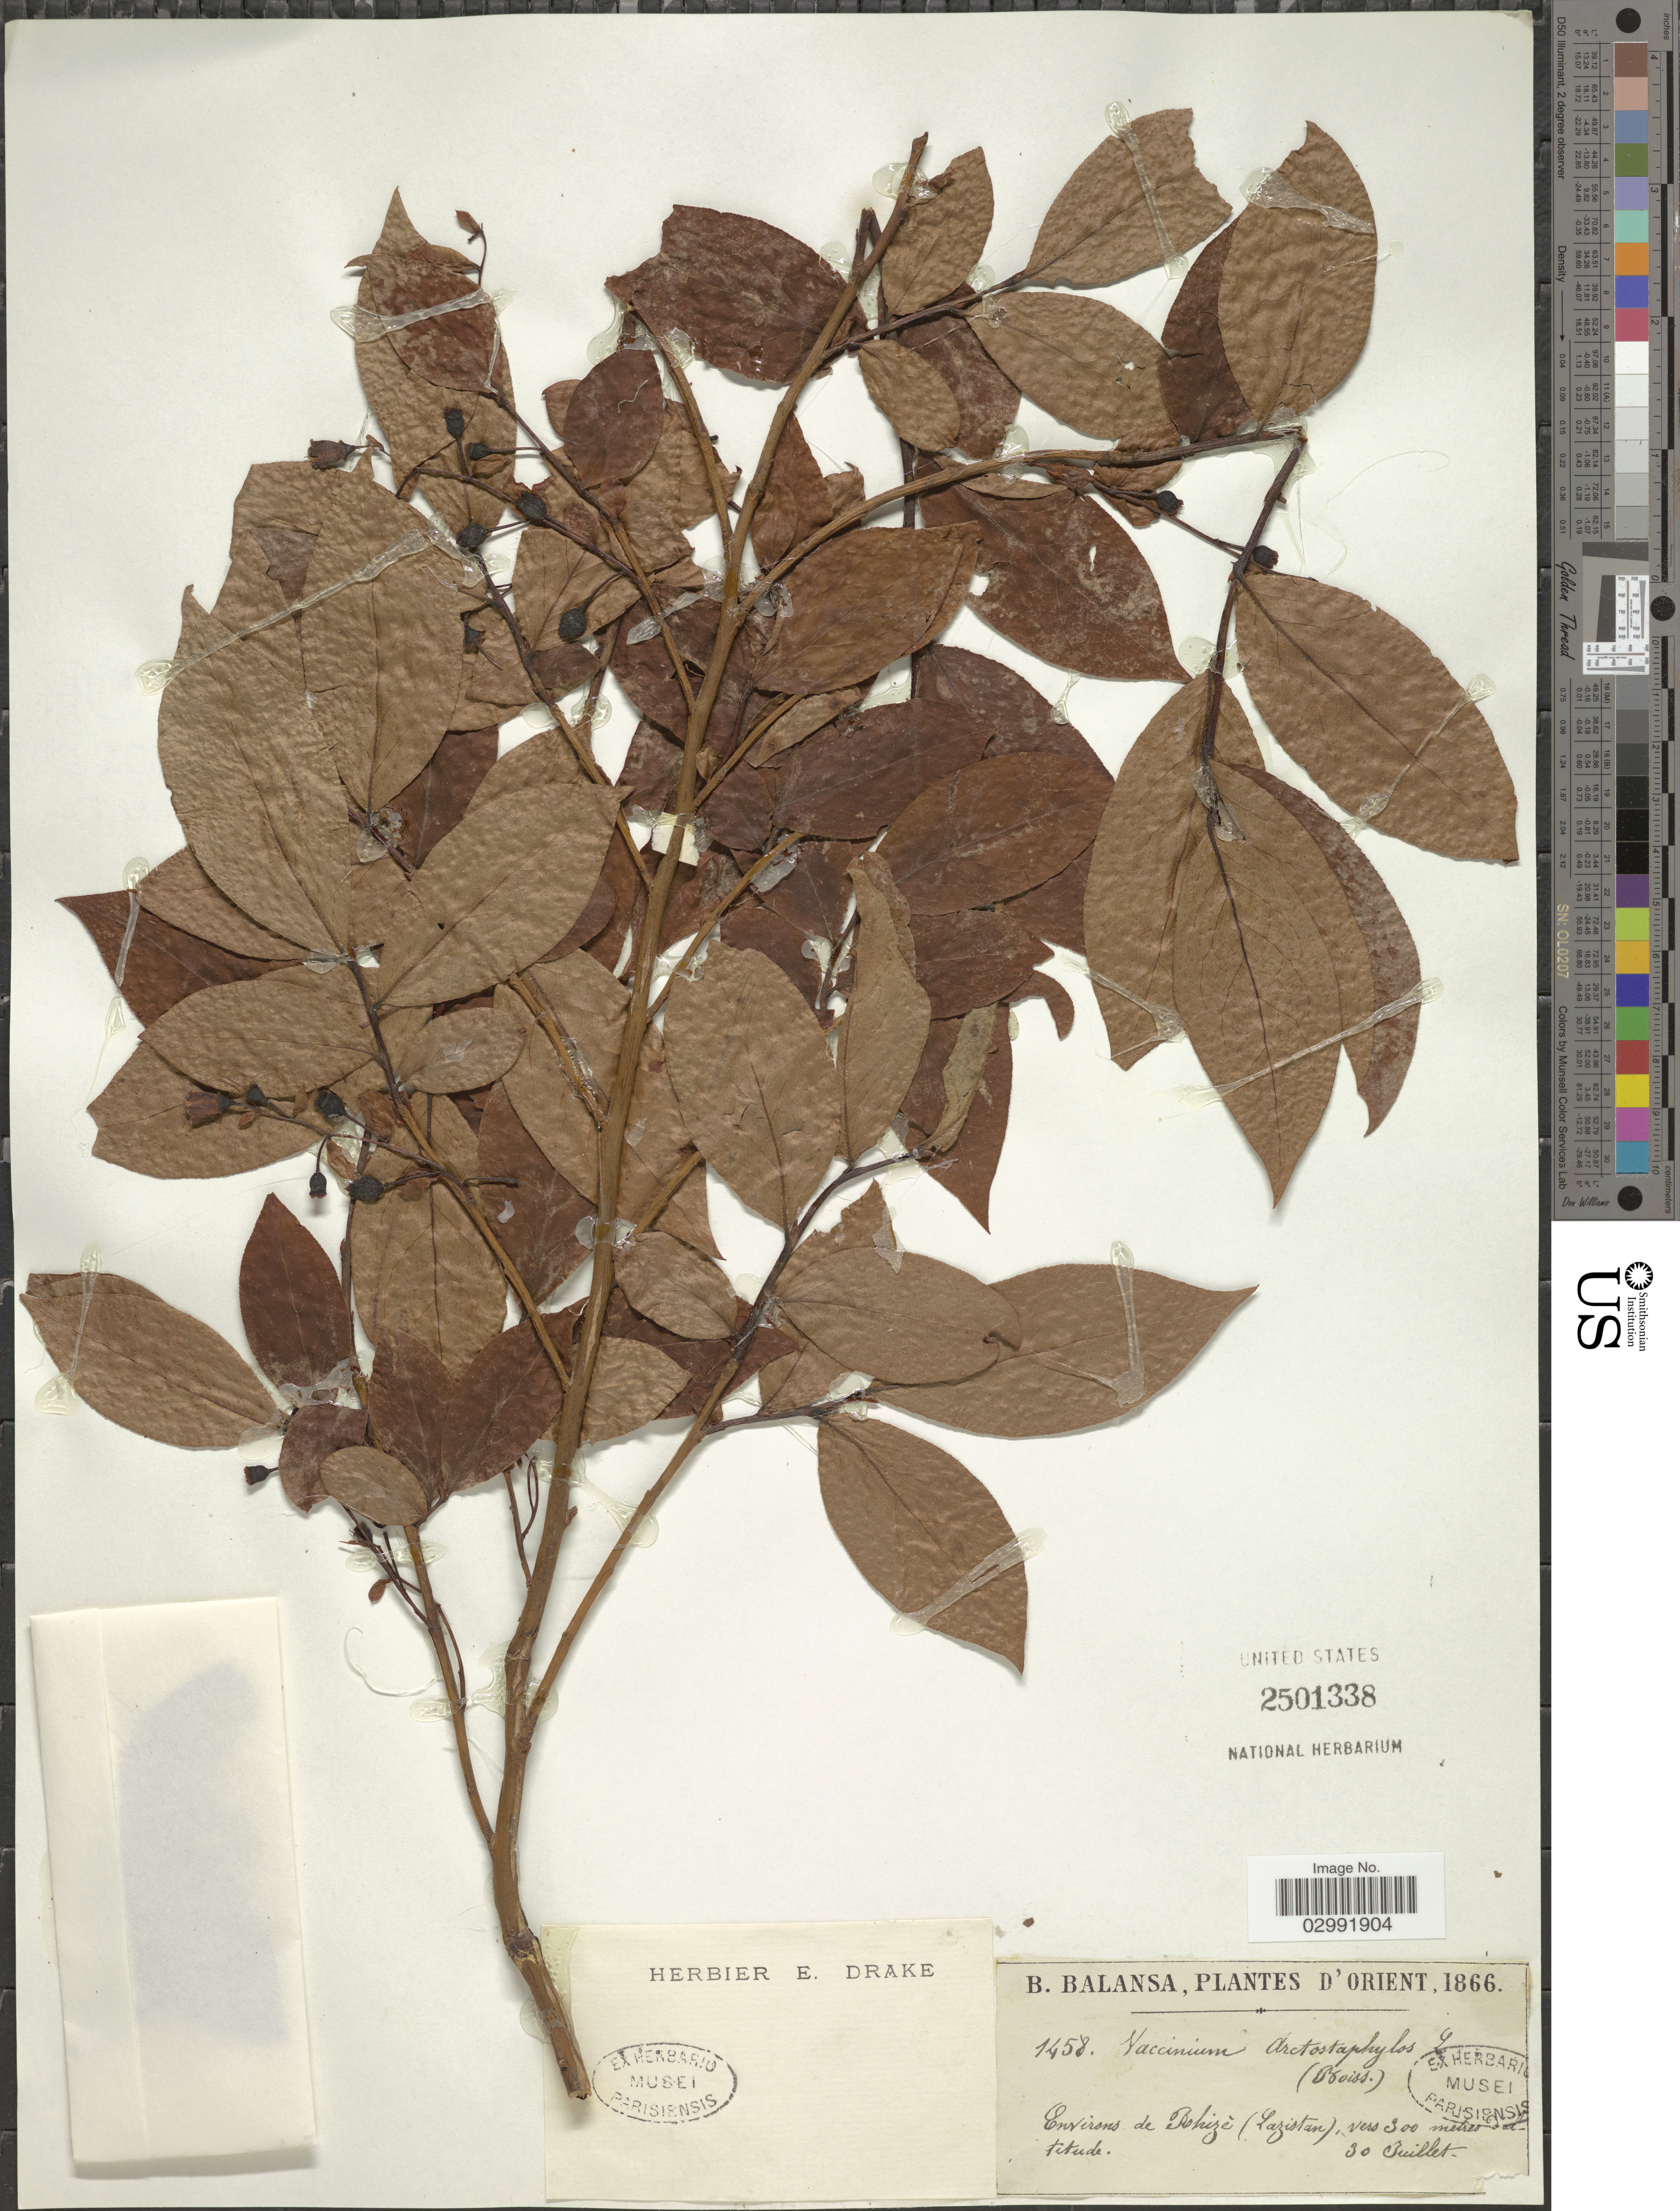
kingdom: Plantae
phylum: Tracheophyta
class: Magnoliopsida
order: Ericales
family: Ericaceae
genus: Vaccinium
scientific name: Vaccinium arctostaphylos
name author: L.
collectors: B. Balansa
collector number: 1458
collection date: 1866-07-30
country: Turkey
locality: Environs de Rehizè (Lazistan).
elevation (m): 300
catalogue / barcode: US 2501338